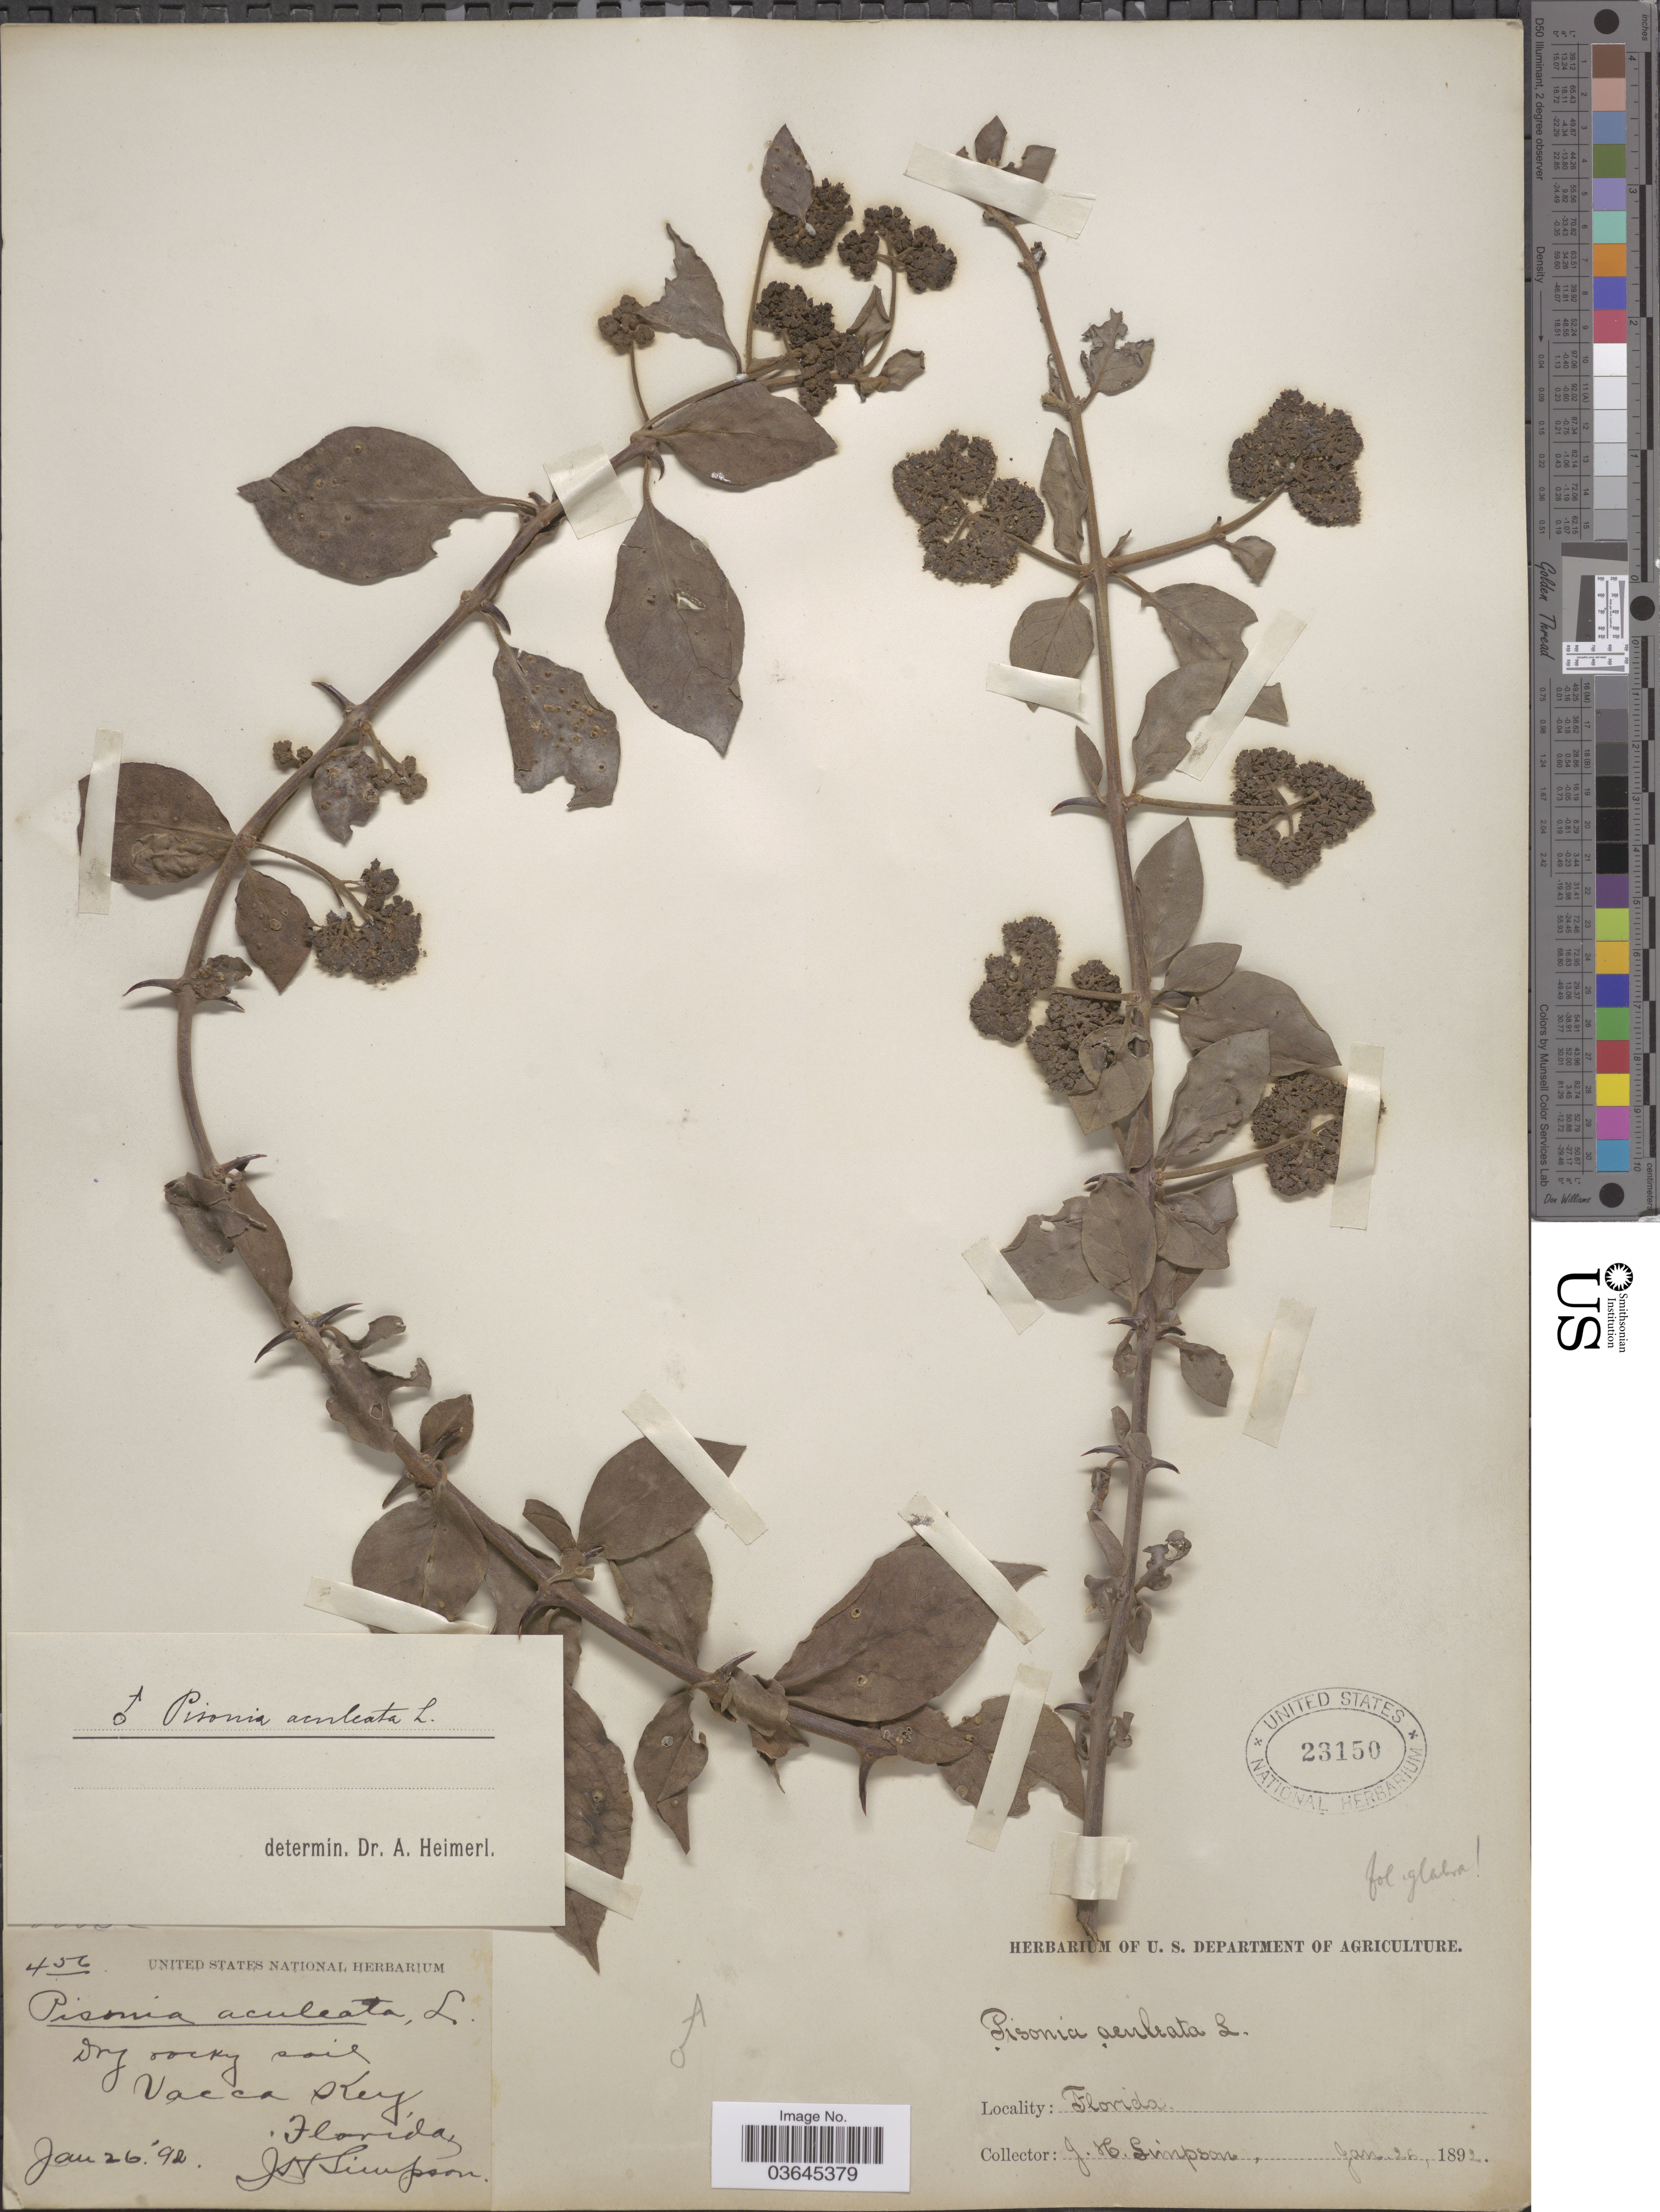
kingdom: Plantae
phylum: Tracheophyta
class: Magnoliopsida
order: Caryophyllales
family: Nyctaginaceae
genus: Pisonia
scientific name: Pisonia aculeata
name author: L.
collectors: J. H. Simpson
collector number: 456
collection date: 1892-01-26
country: United States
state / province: Florida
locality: Vacca Key.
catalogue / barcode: US 23150